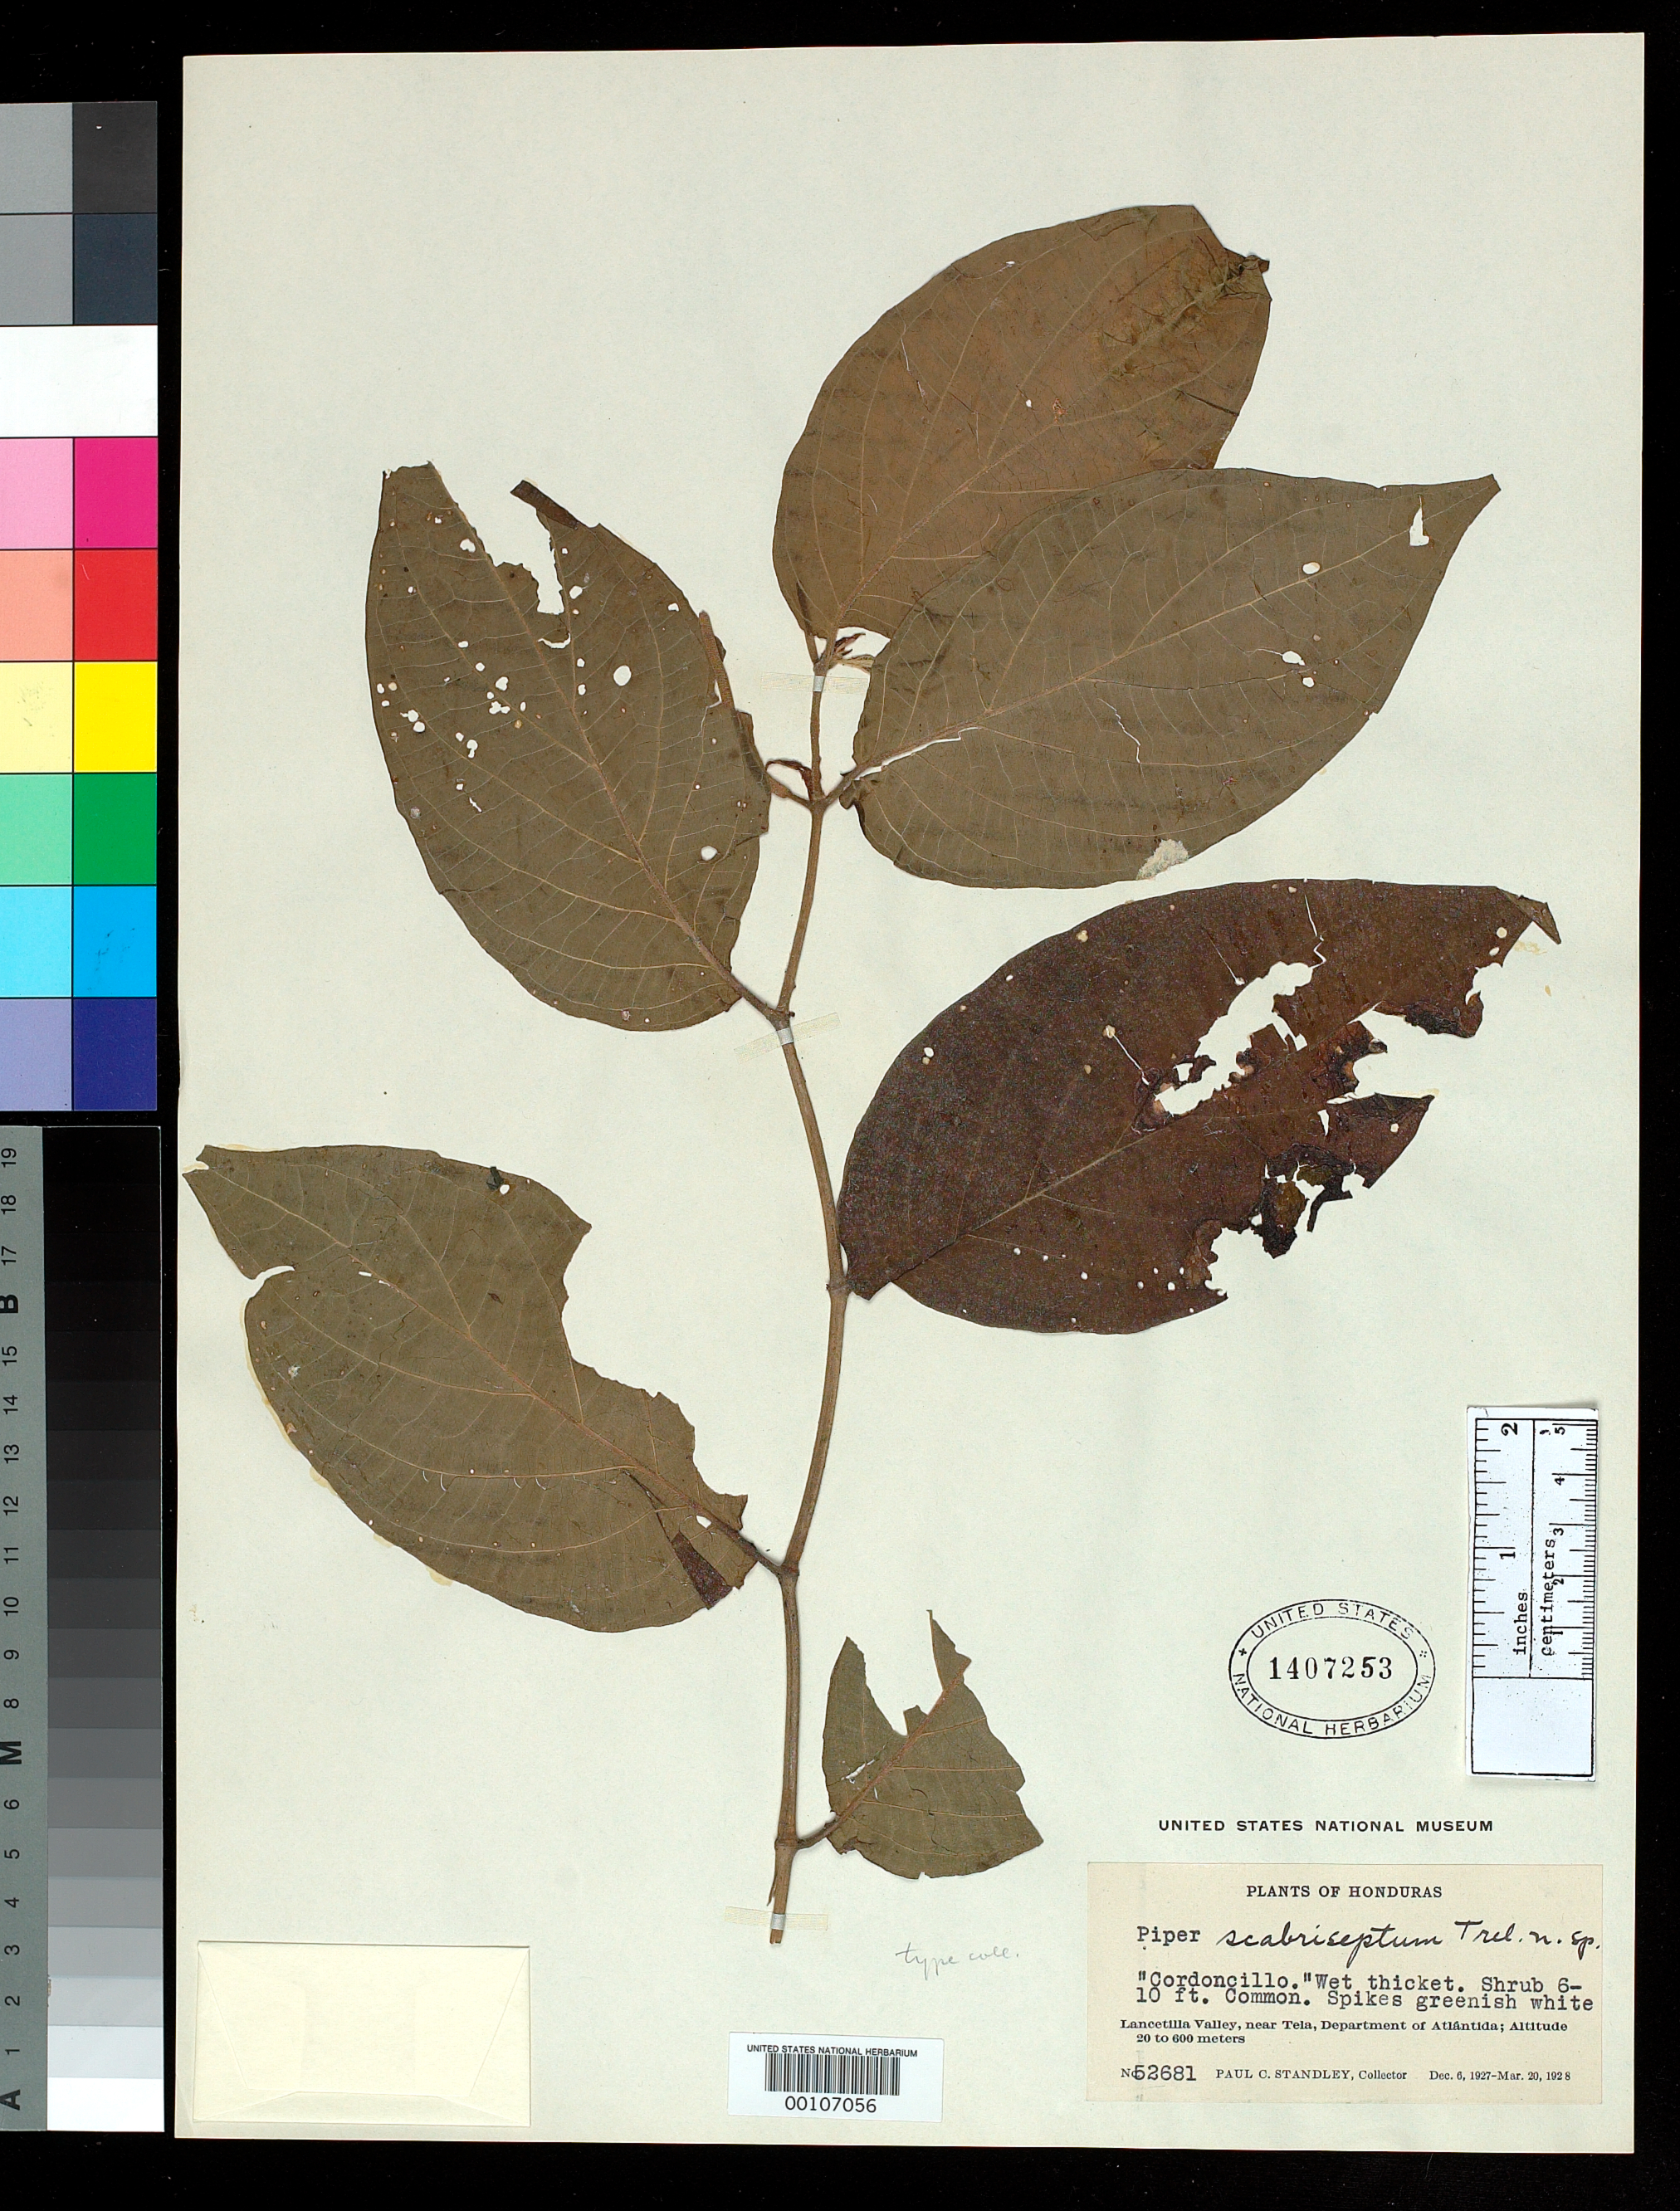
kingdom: Plantae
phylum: Tracheophyta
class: Magnoliopsida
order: Piperales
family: Piperaceae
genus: Piper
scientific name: Piper scabriseptum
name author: Trel.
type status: Isotype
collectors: P. C. Standley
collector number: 52681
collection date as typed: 08 Mar 1927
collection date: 1927-03-08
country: Honduras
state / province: Atlántida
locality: Lancetilla Valley, near Tela.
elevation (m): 100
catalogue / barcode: US 1407253